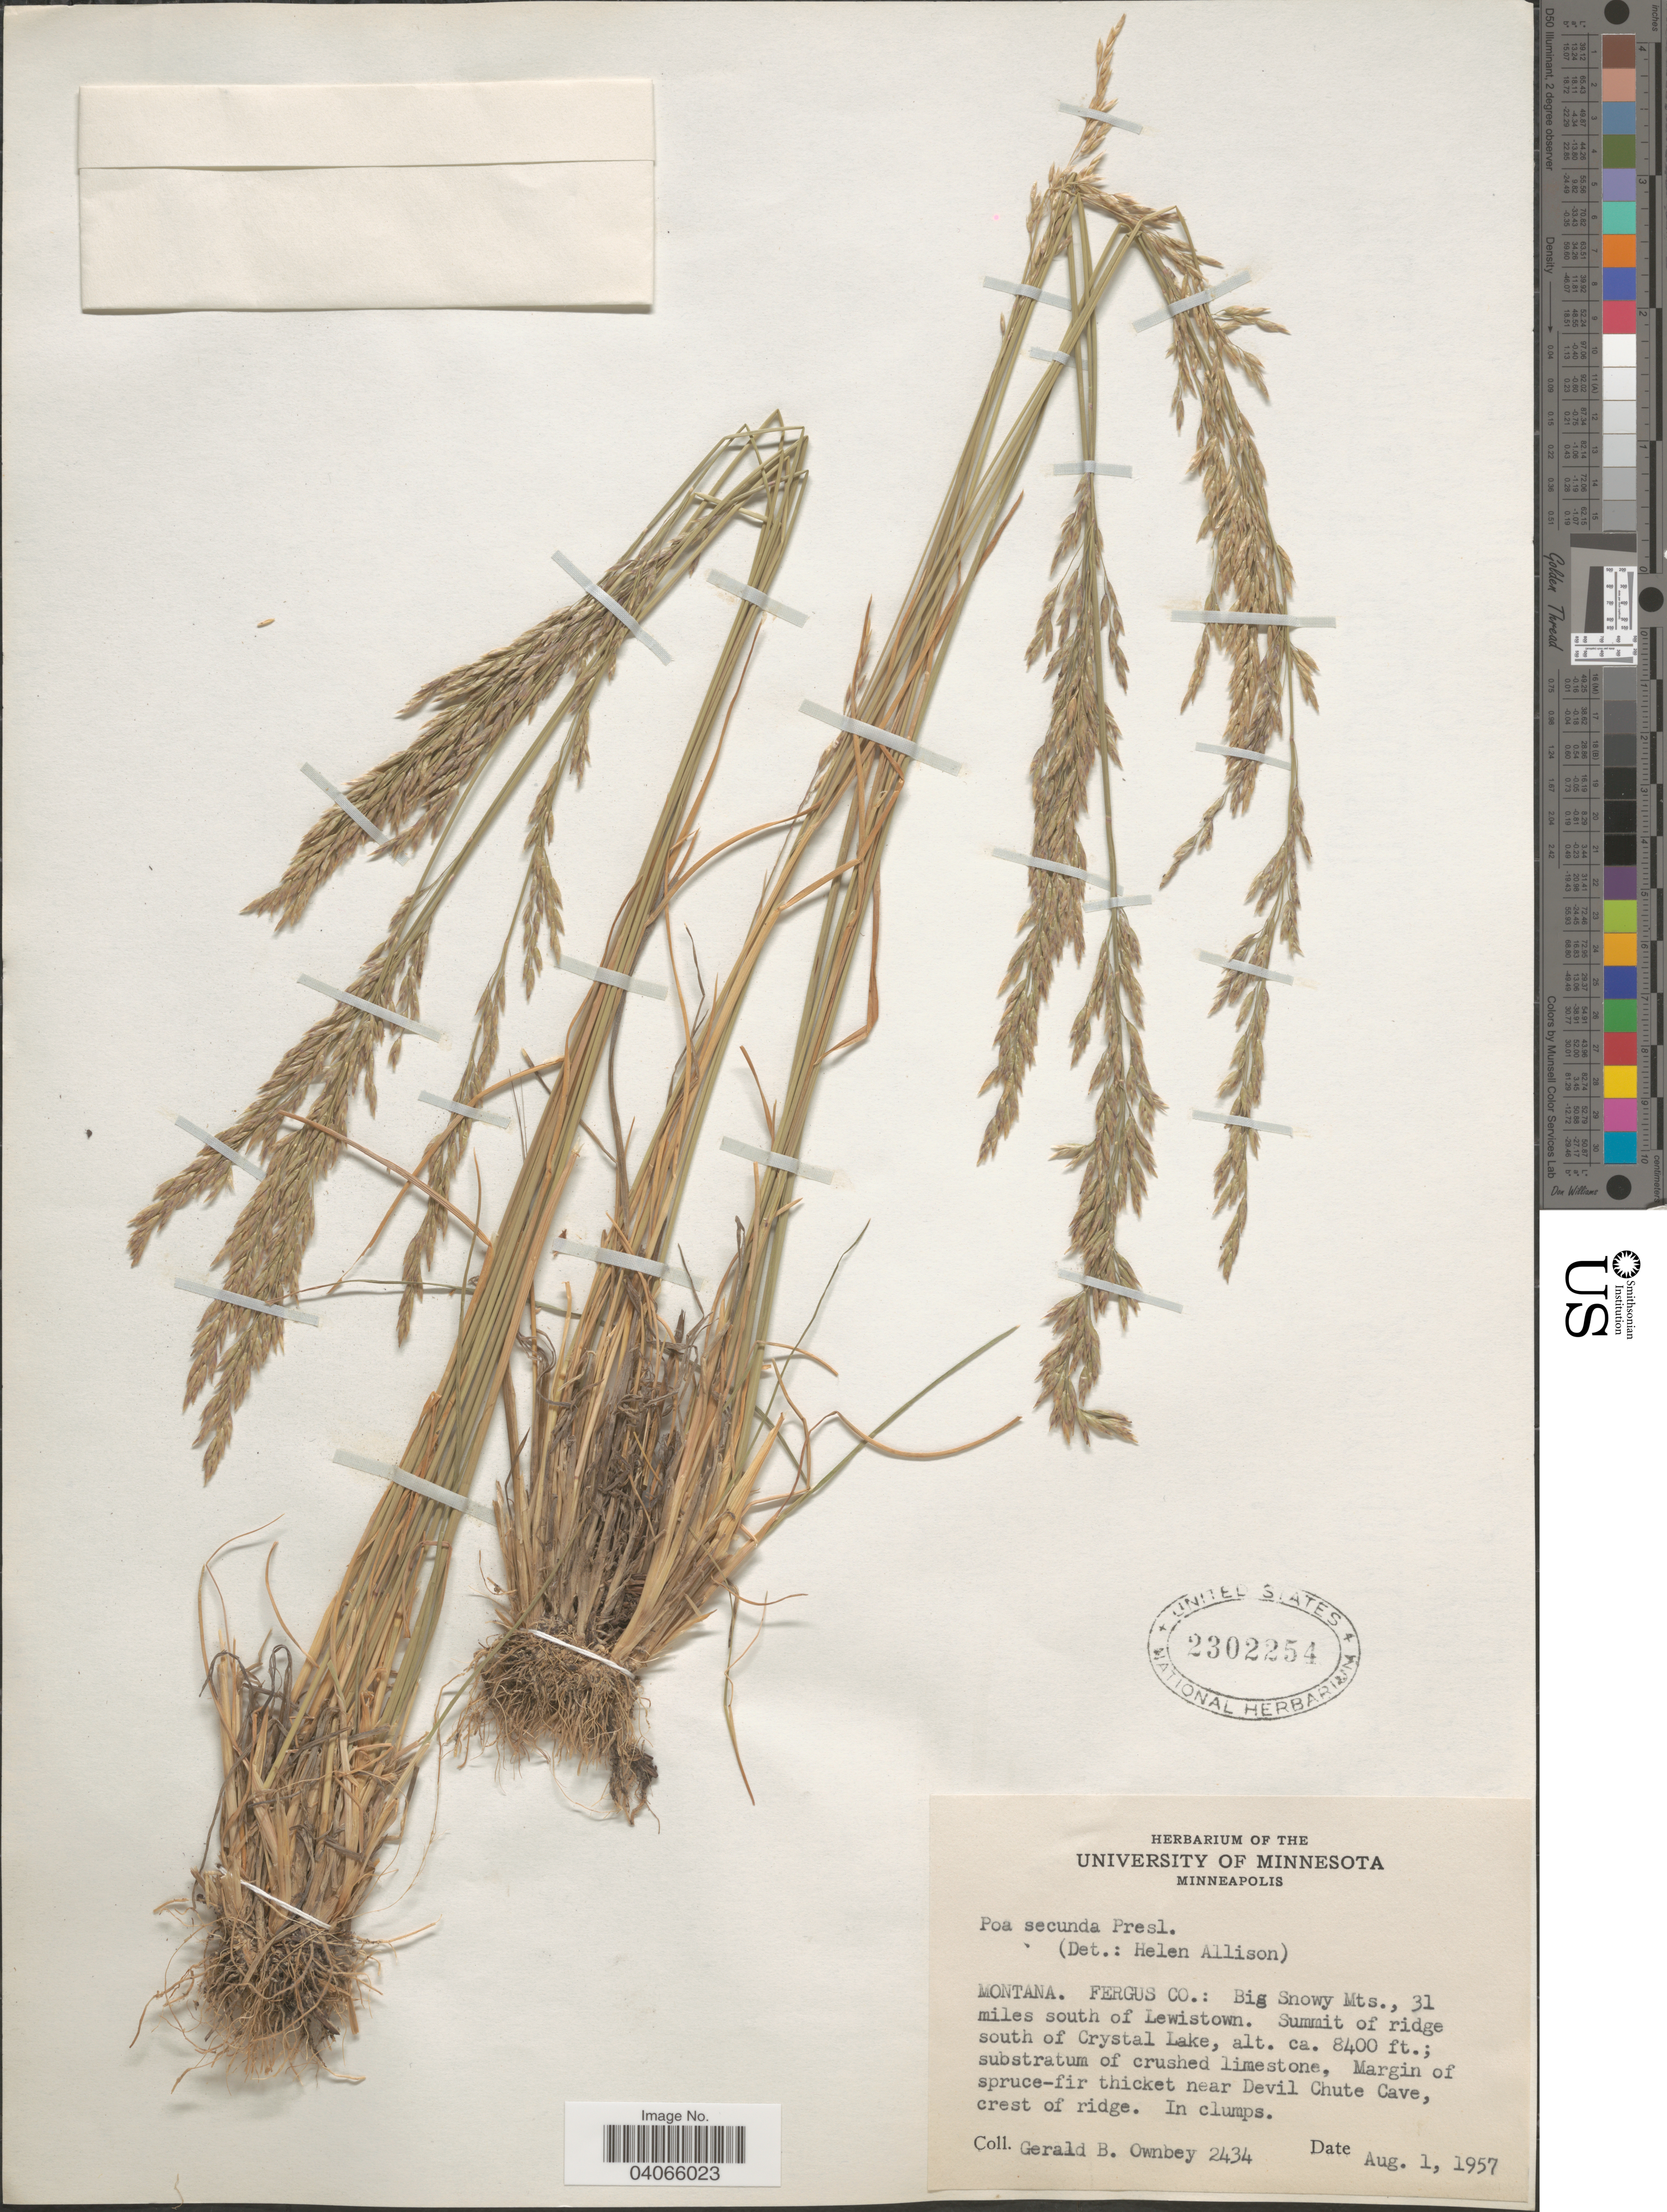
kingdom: Plantae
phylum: Tracheophyta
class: Liliopsida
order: Poales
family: Poaceae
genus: Poa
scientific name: Poa secunda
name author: J. Presl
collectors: G. B. Ownbey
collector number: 2434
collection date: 1957-08-01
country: United States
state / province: Montana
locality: Fergus Co.: Big Snowy Mts., 31 miles south of Lewistown. Summit of ridge south of Crystal Lake. Margin of spruce-fir thicket near Devil Chute Cave, crest of ridge.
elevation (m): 2560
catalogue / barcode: US 2302254